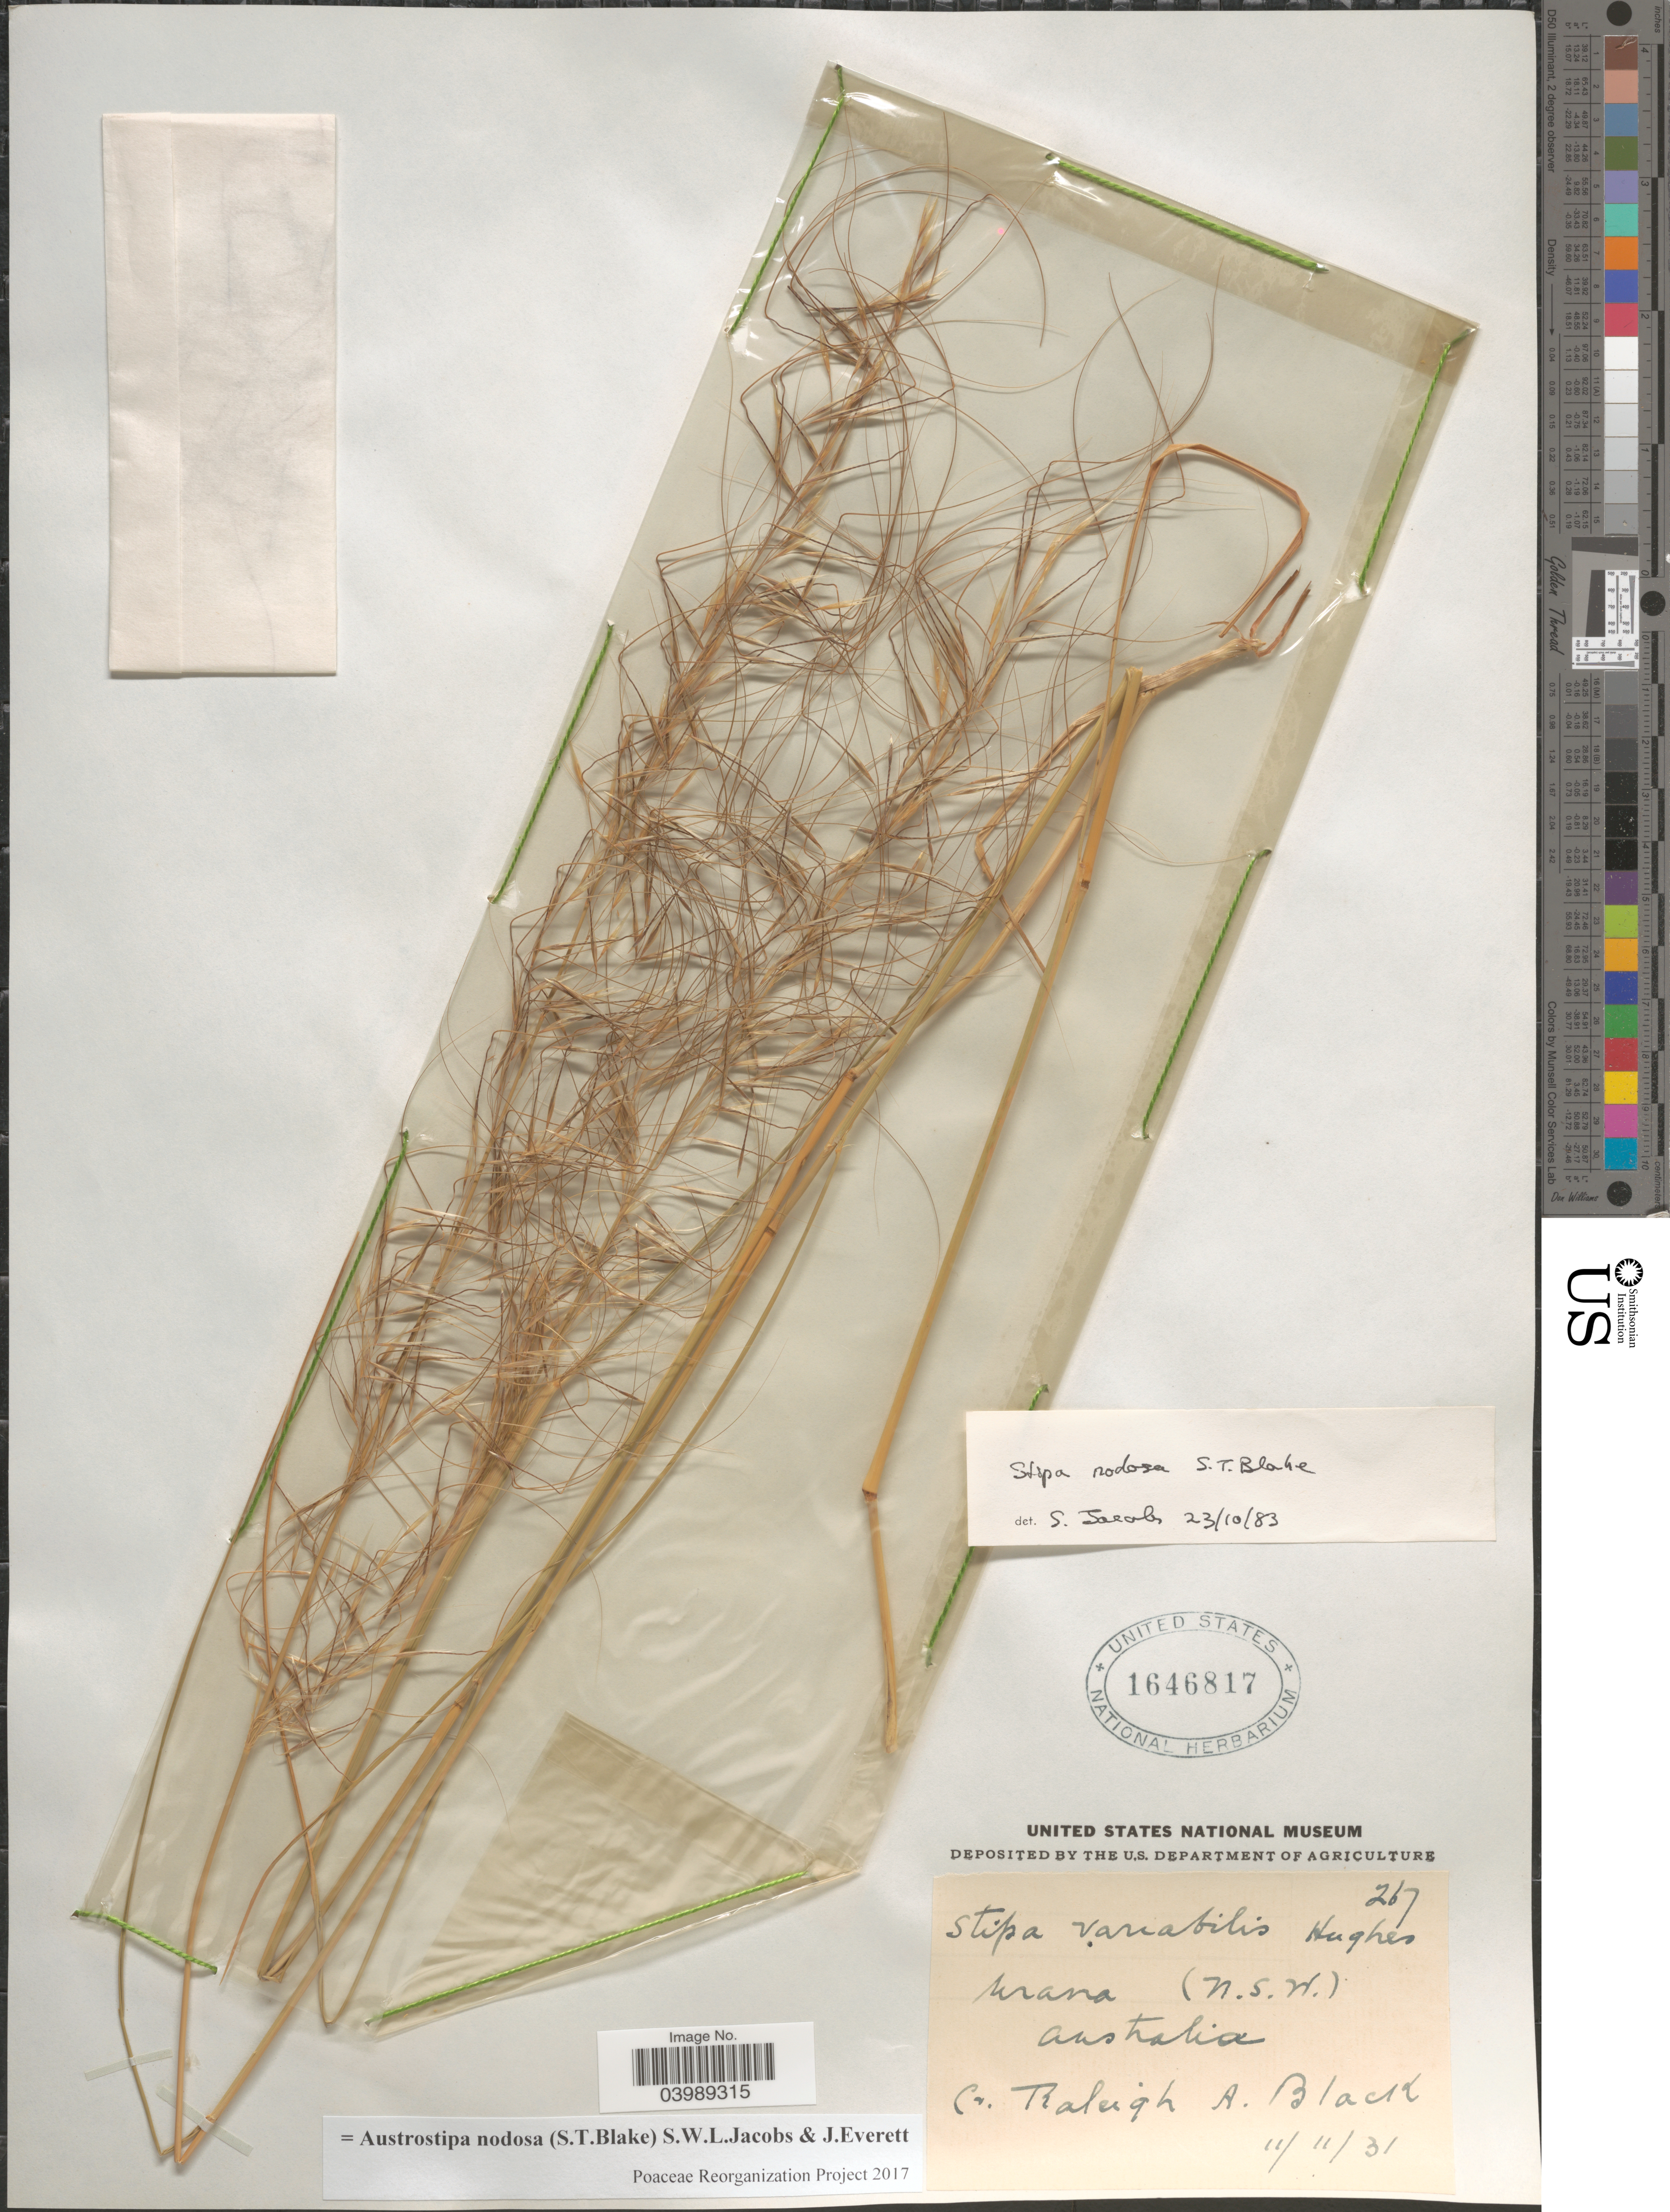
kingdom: Plantae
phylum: Tracheophyta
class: Liliopsida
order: Poales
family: Poaceae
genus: Austrostipa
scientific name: Austrostipa nodosa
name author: (S.T. Blake) S.W.L. Jacobs & J. Everett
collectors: R. A. Black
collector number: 267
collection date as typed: Transcribed d/m/y: 11/11/31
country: Australia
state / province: New South Wales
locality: Urana.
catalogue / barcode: US 1646817